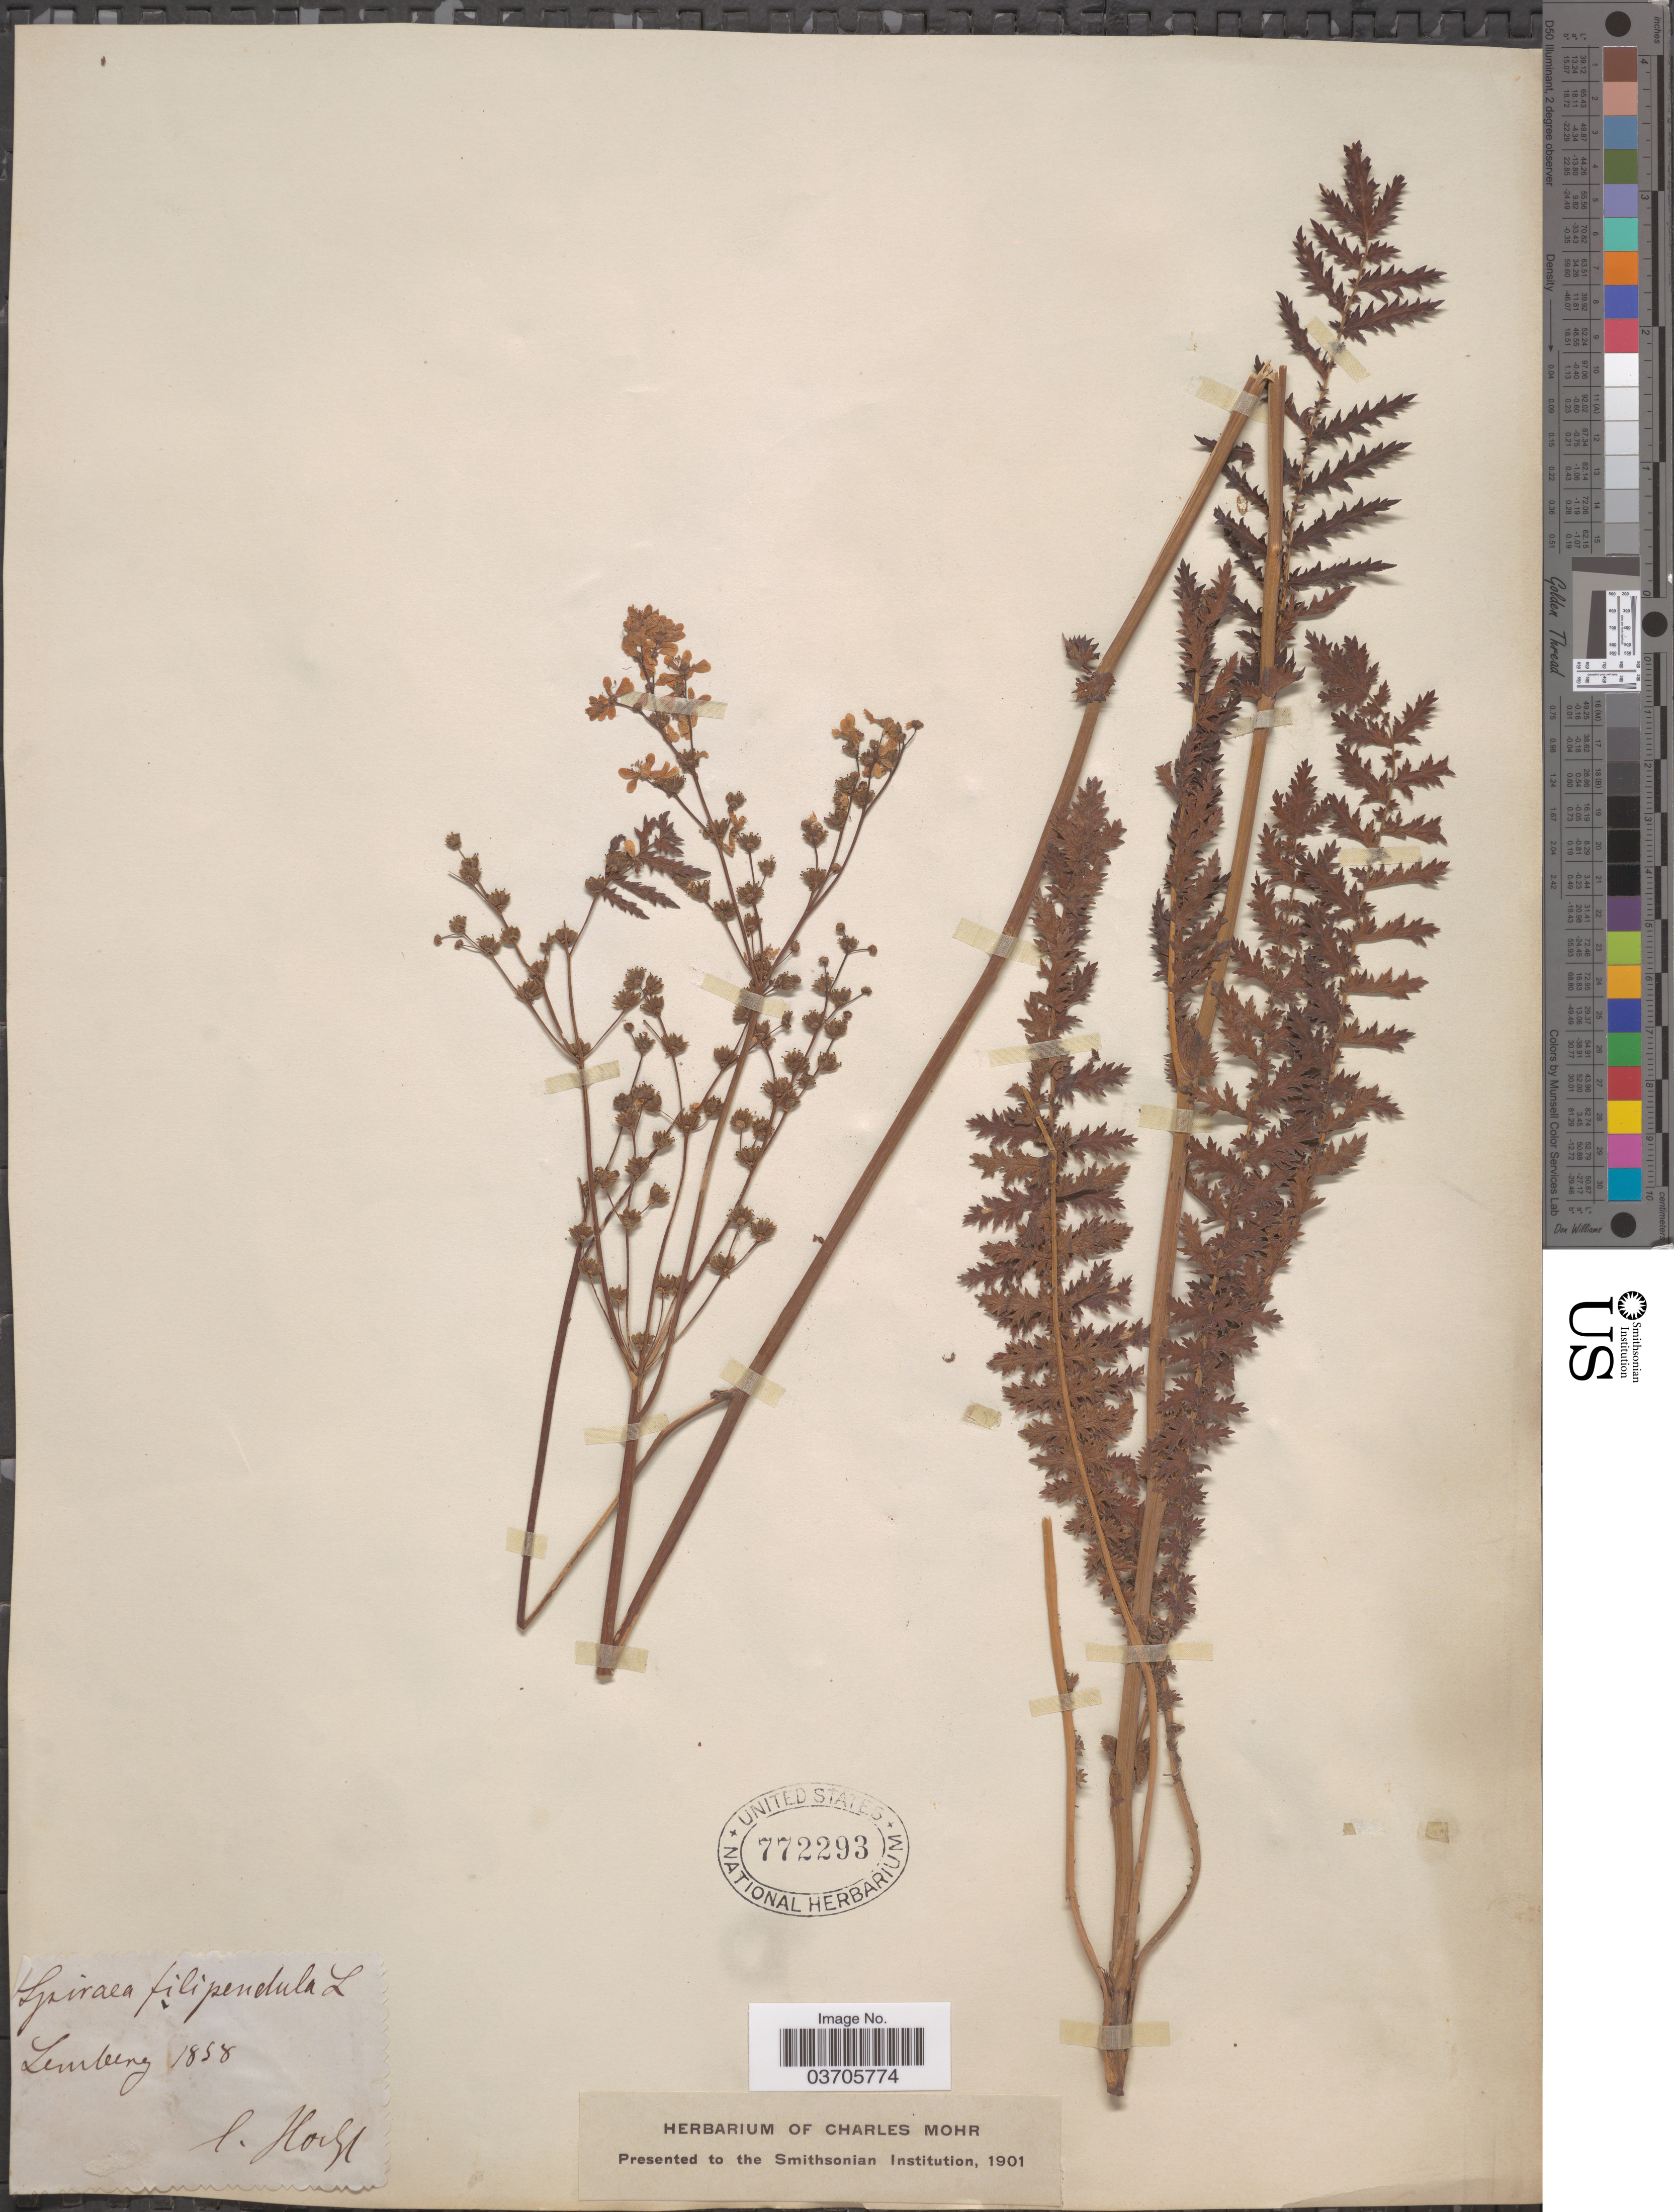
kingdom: Plantae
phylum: Tracheophyta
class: Magnoliopsida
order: Rosales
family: Rosaceae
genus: Filipendula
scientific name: Filipendula filipendula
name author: (L.) Voss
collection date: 1858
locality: Lemberg.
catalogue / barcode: US 772293